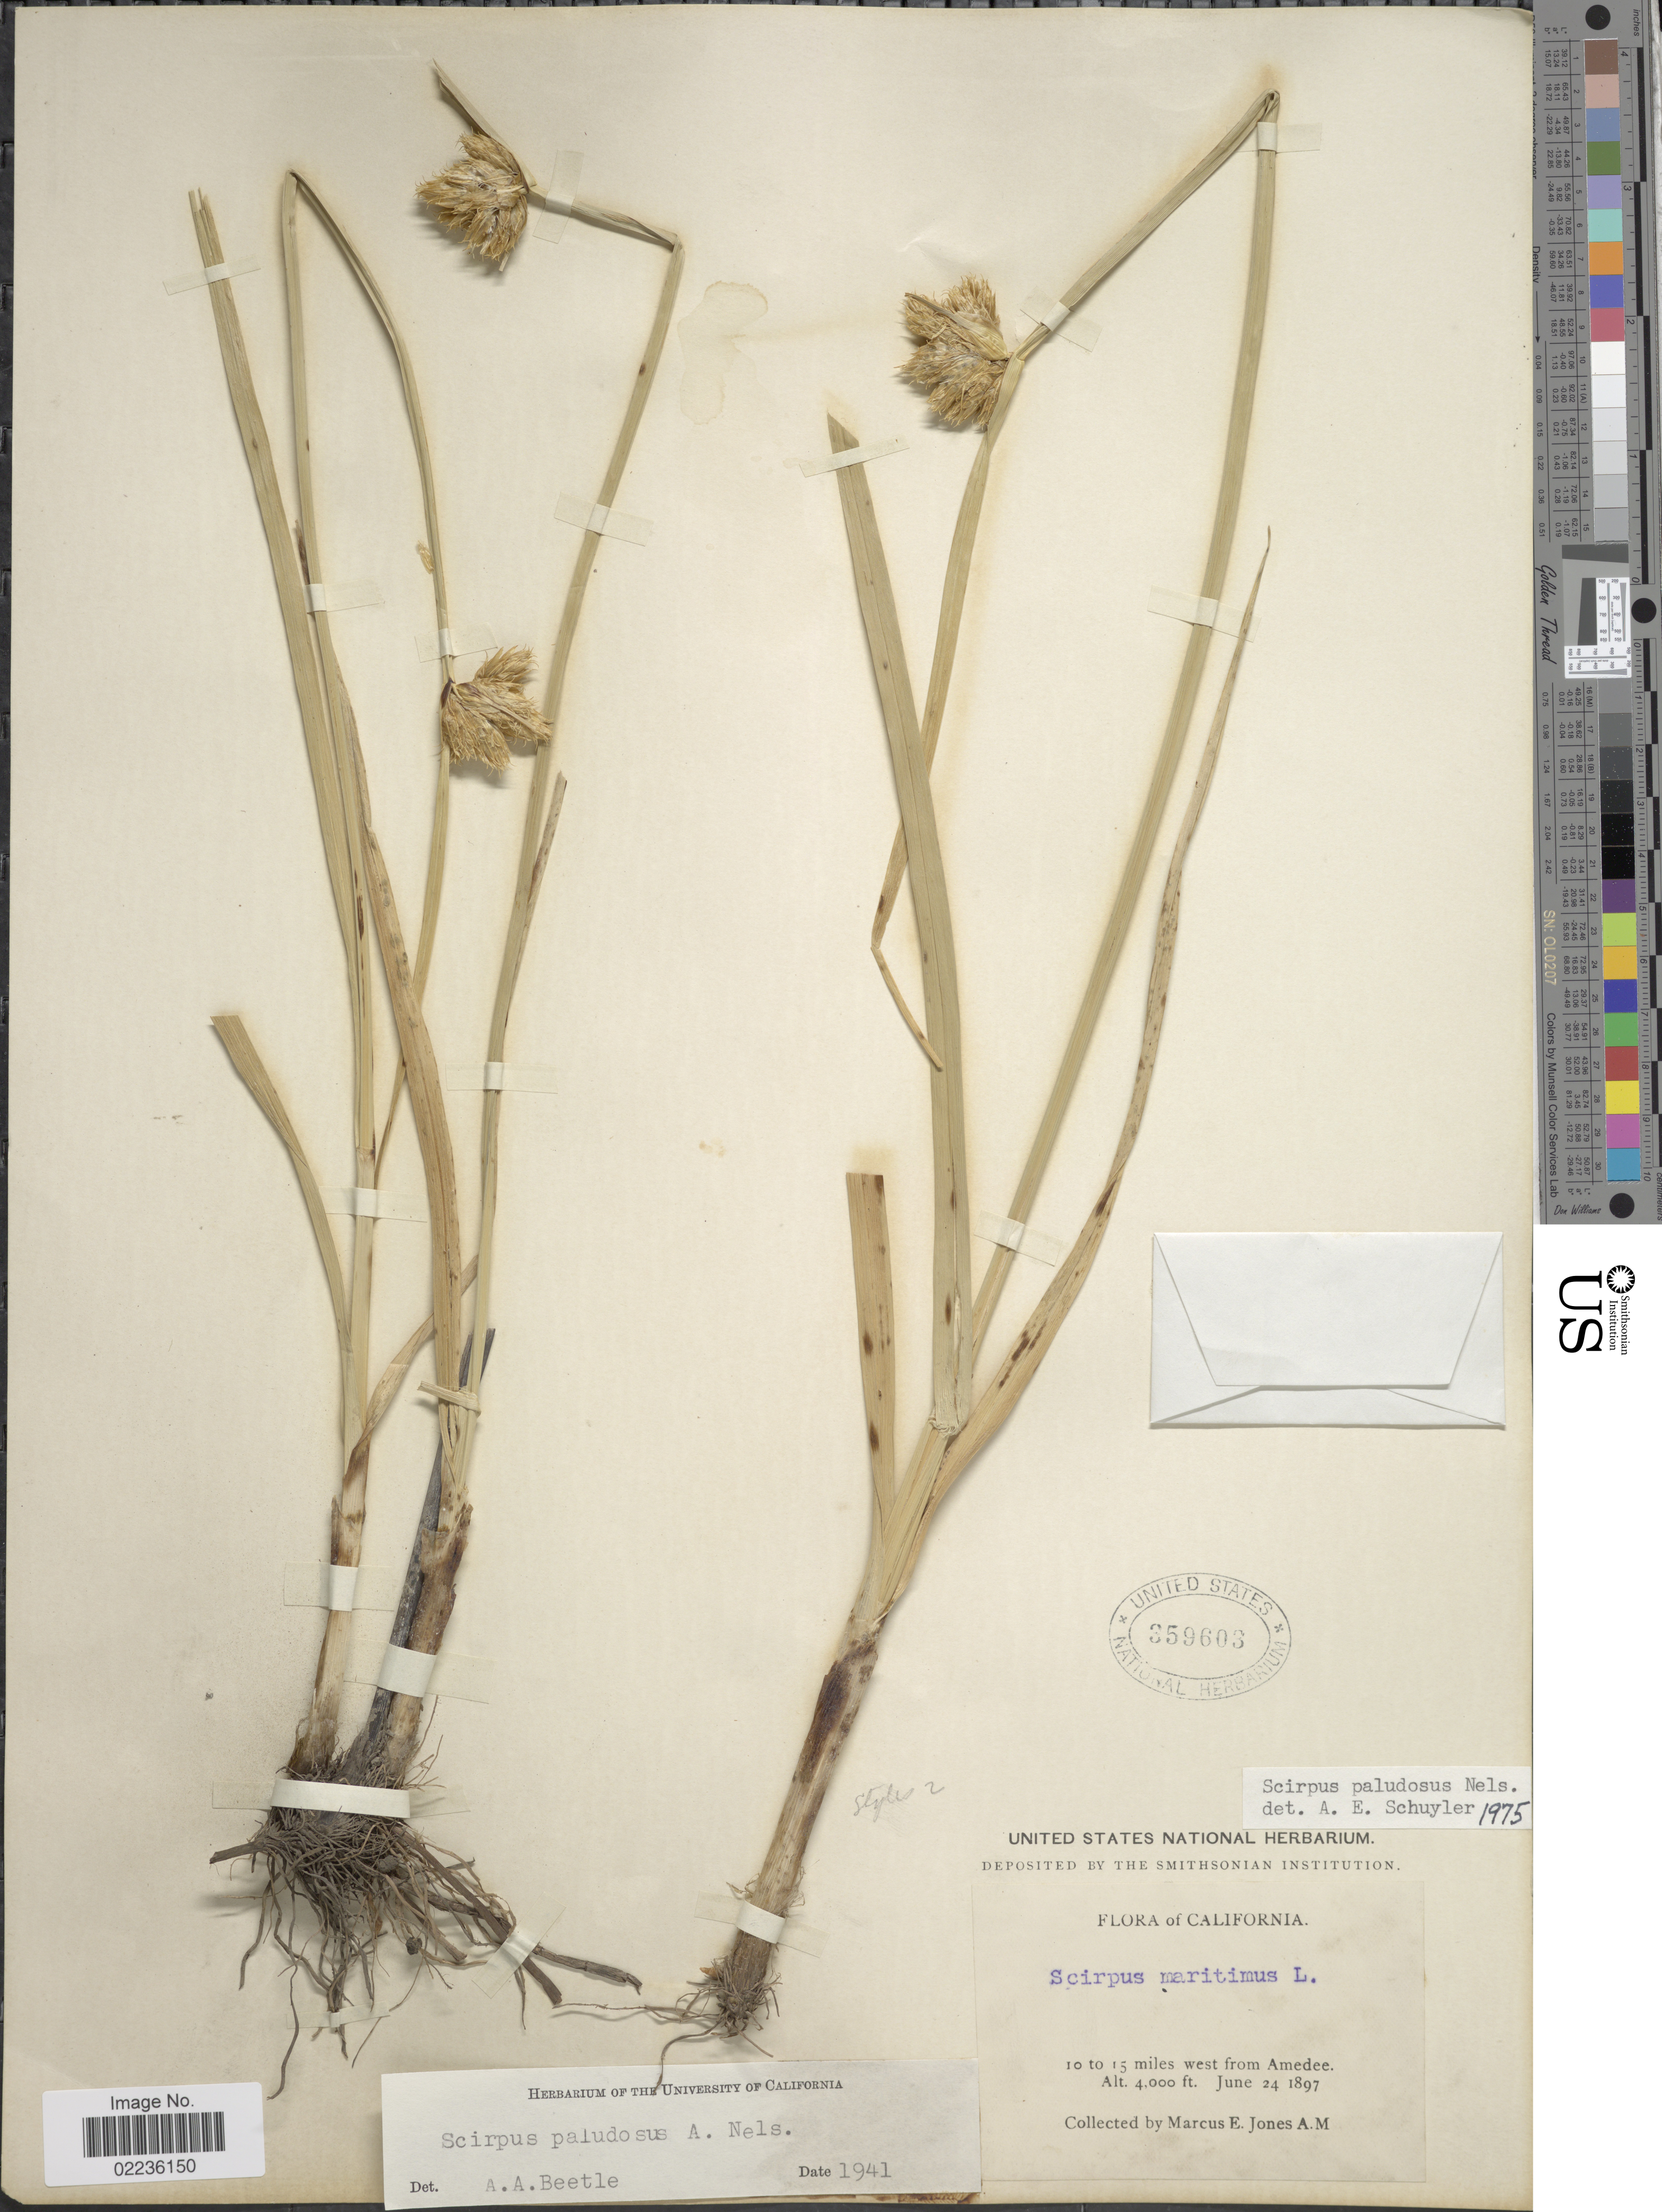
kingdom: Plantae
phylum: Tracheophyta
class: Liliopsida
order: Poales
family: Cyperaceae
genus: Bolboschoenus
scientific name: Bolboschoenus maritimus subsp. paludosus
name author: (A. Nelson) T. Koyama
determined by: Strong, M. T., (US), Smithsonian Institution - National Museum of Natural History (UNITED STATES)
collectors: M. E. Jones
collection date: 1897-06-24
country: United States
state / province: California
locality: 10 to 15 miles west from Amedee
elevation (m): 1219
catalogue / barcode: US 359603